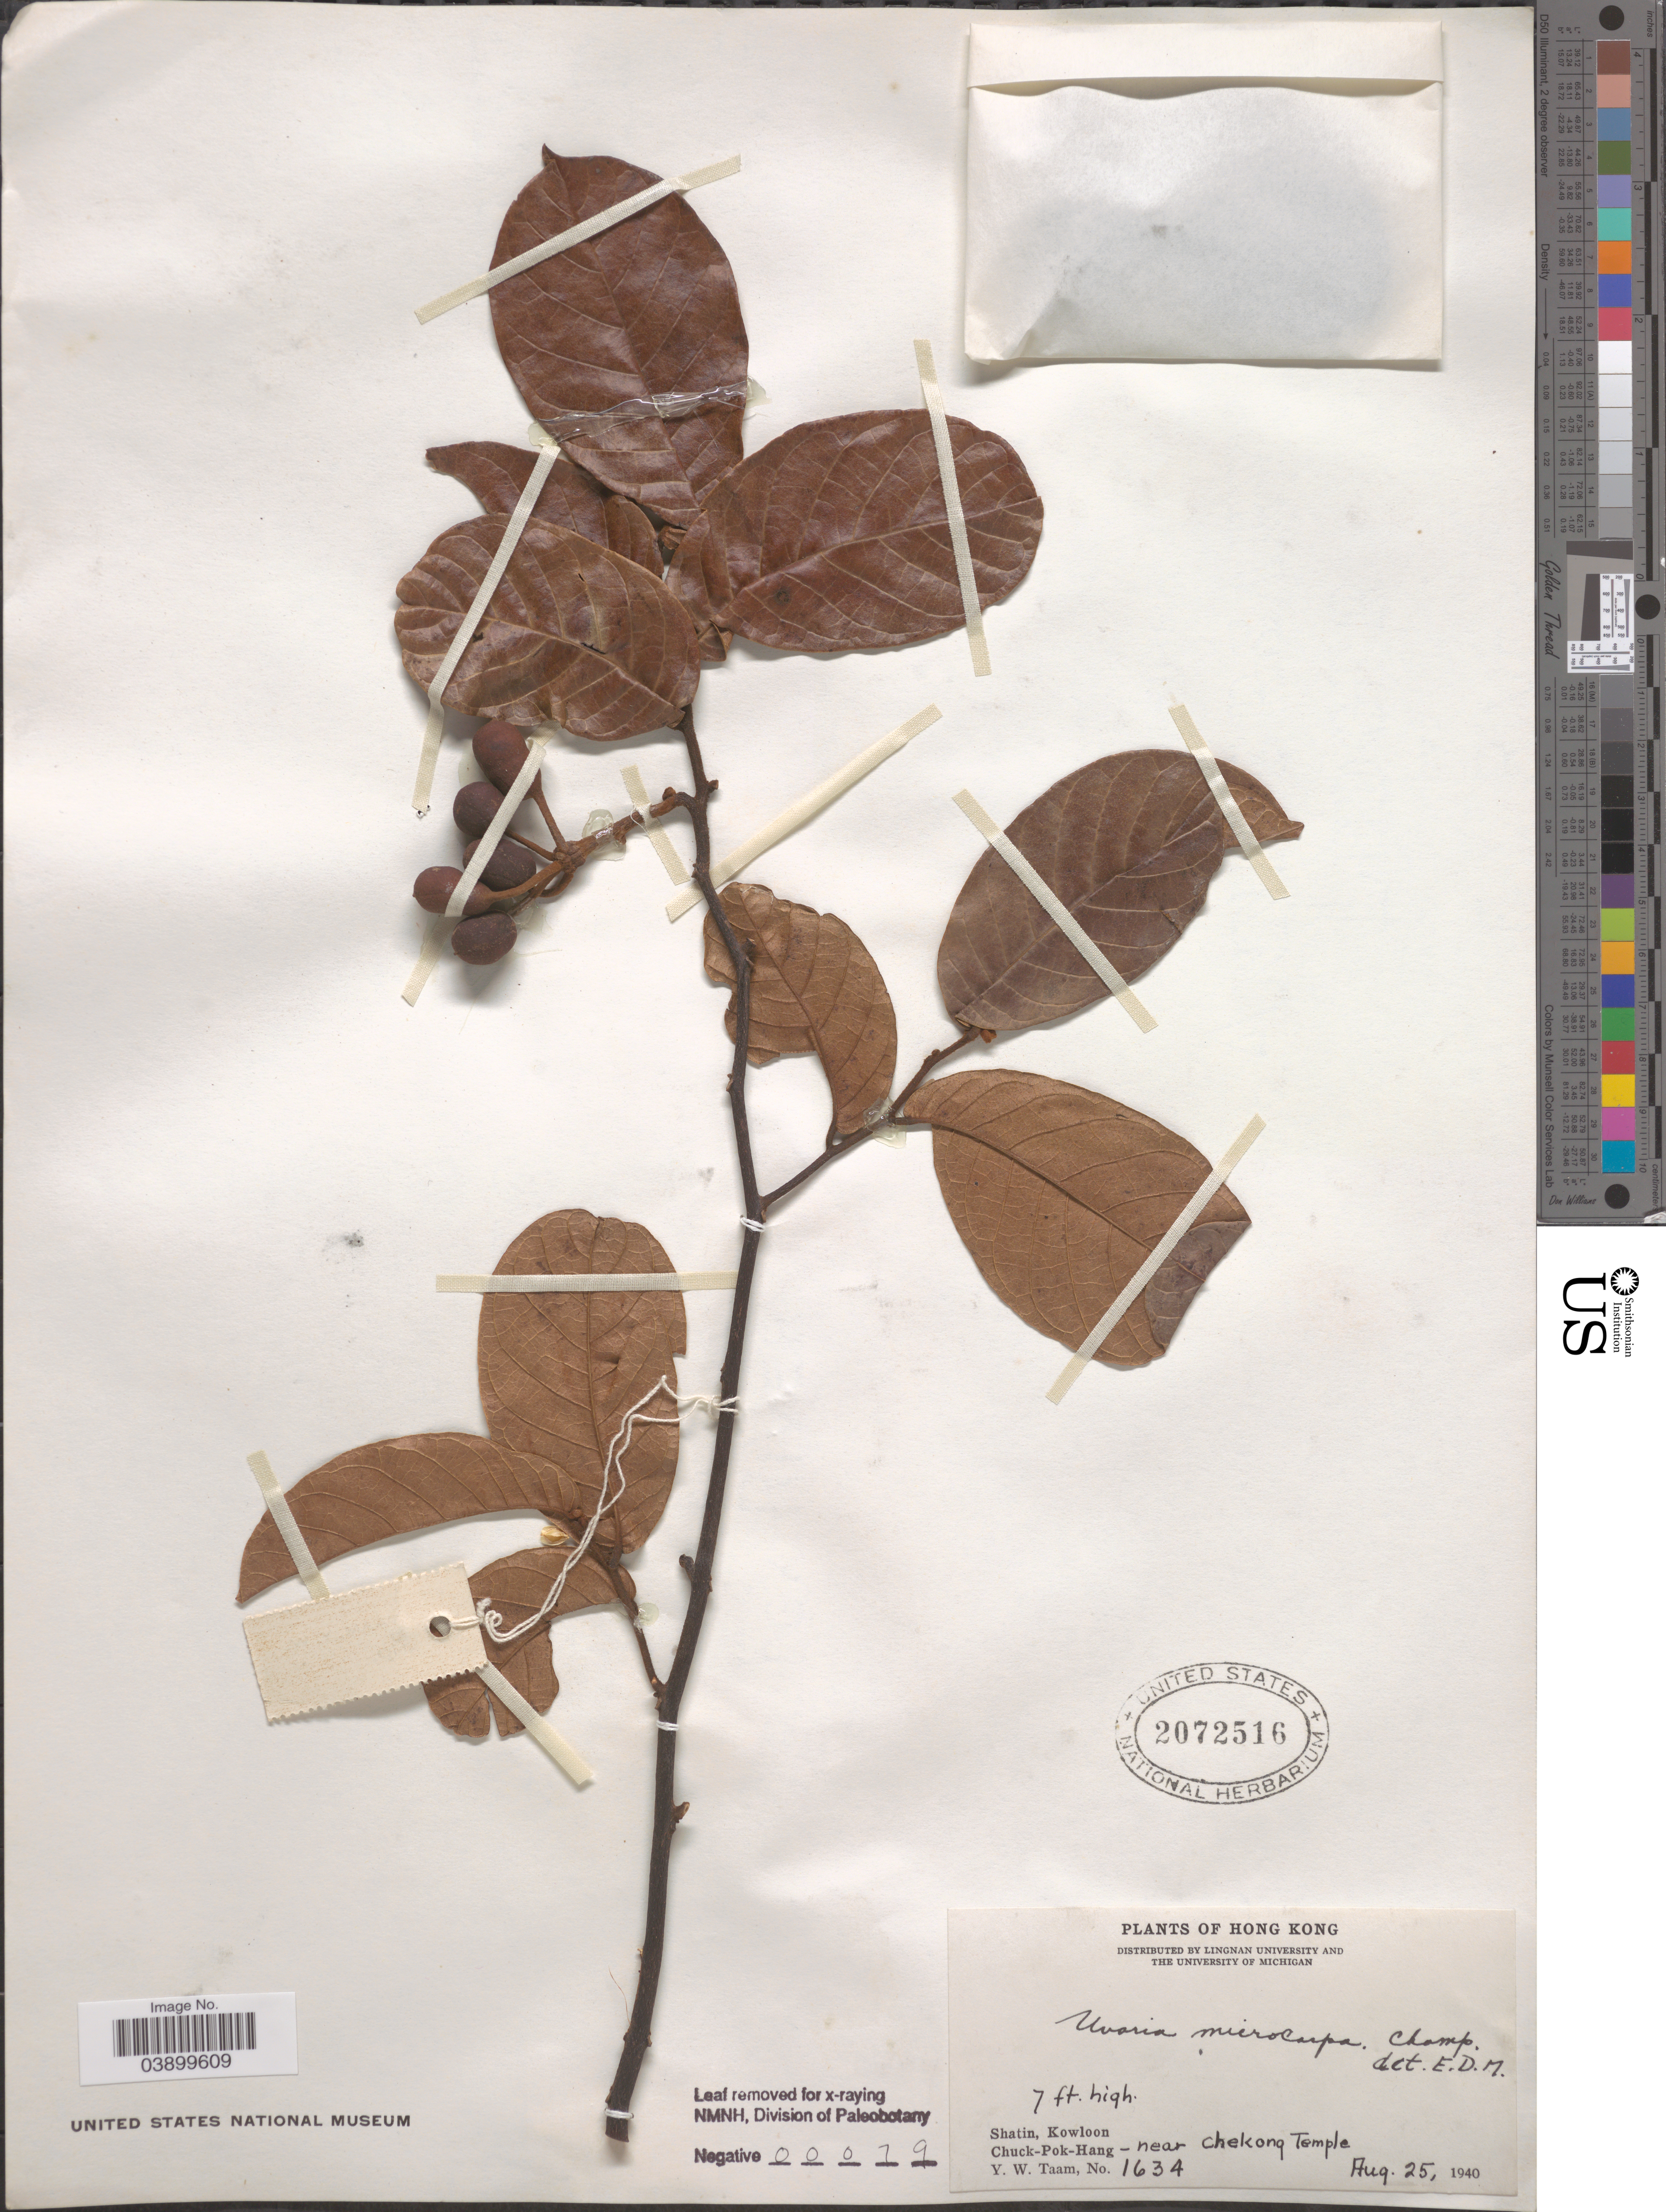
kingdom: Plantae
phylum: Tracheophyta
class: Magnoliopsida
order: Magnoliales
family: Annonaceae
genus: Uvaria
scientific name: Uvaria microcarpa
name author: Champ. ex Benth.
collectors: Y. W. Taam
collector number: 1634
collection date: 1940-08-25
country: China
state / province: Hong Kong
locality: Shatin, Kowloon. Chuck-Pok-Hang-near Chekong Temple.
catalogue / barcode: US 2072516